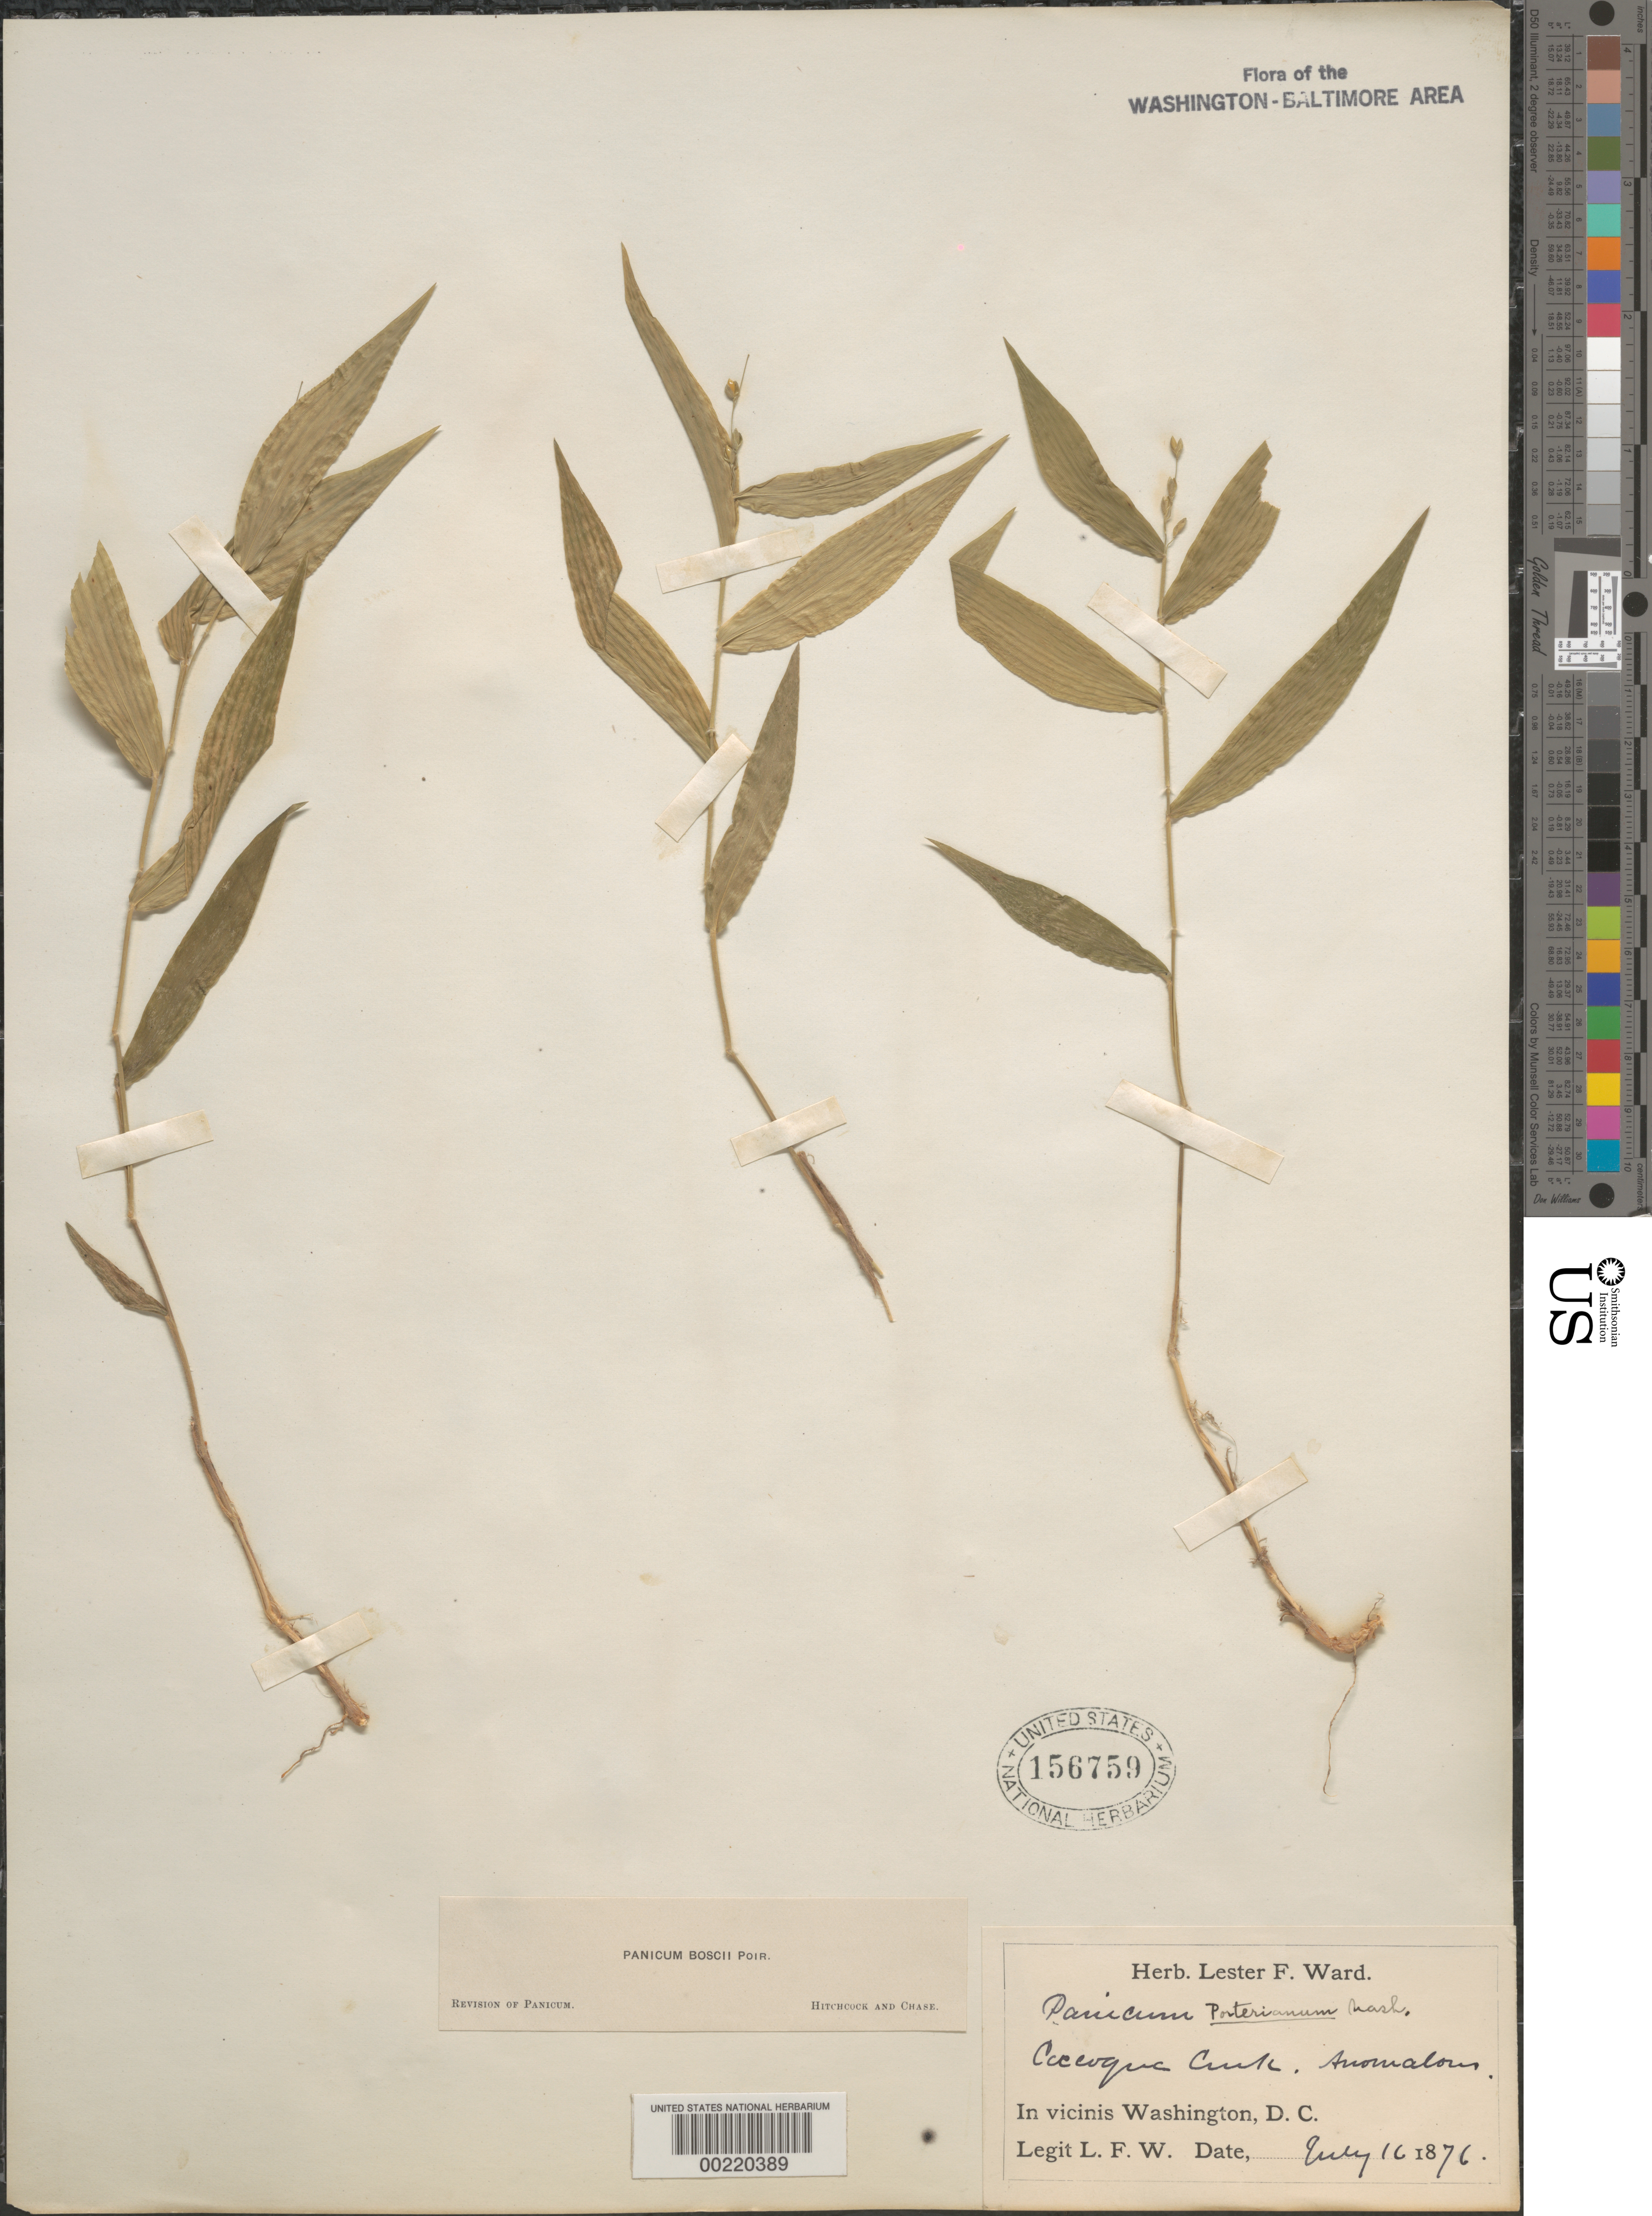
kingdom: Plantae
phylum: Tracheophyta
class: Liliopsida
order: Poales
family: Poaceae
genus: Dichanthelium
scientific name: Dichanthelium boscii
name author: (Poir.) Gould & C.A. Clark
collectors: L. F. Ward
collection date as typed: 16 Jul 1876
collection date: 1876-07-16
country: United States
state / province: District of Columbia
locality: Washington DC area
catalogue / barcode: US 156759